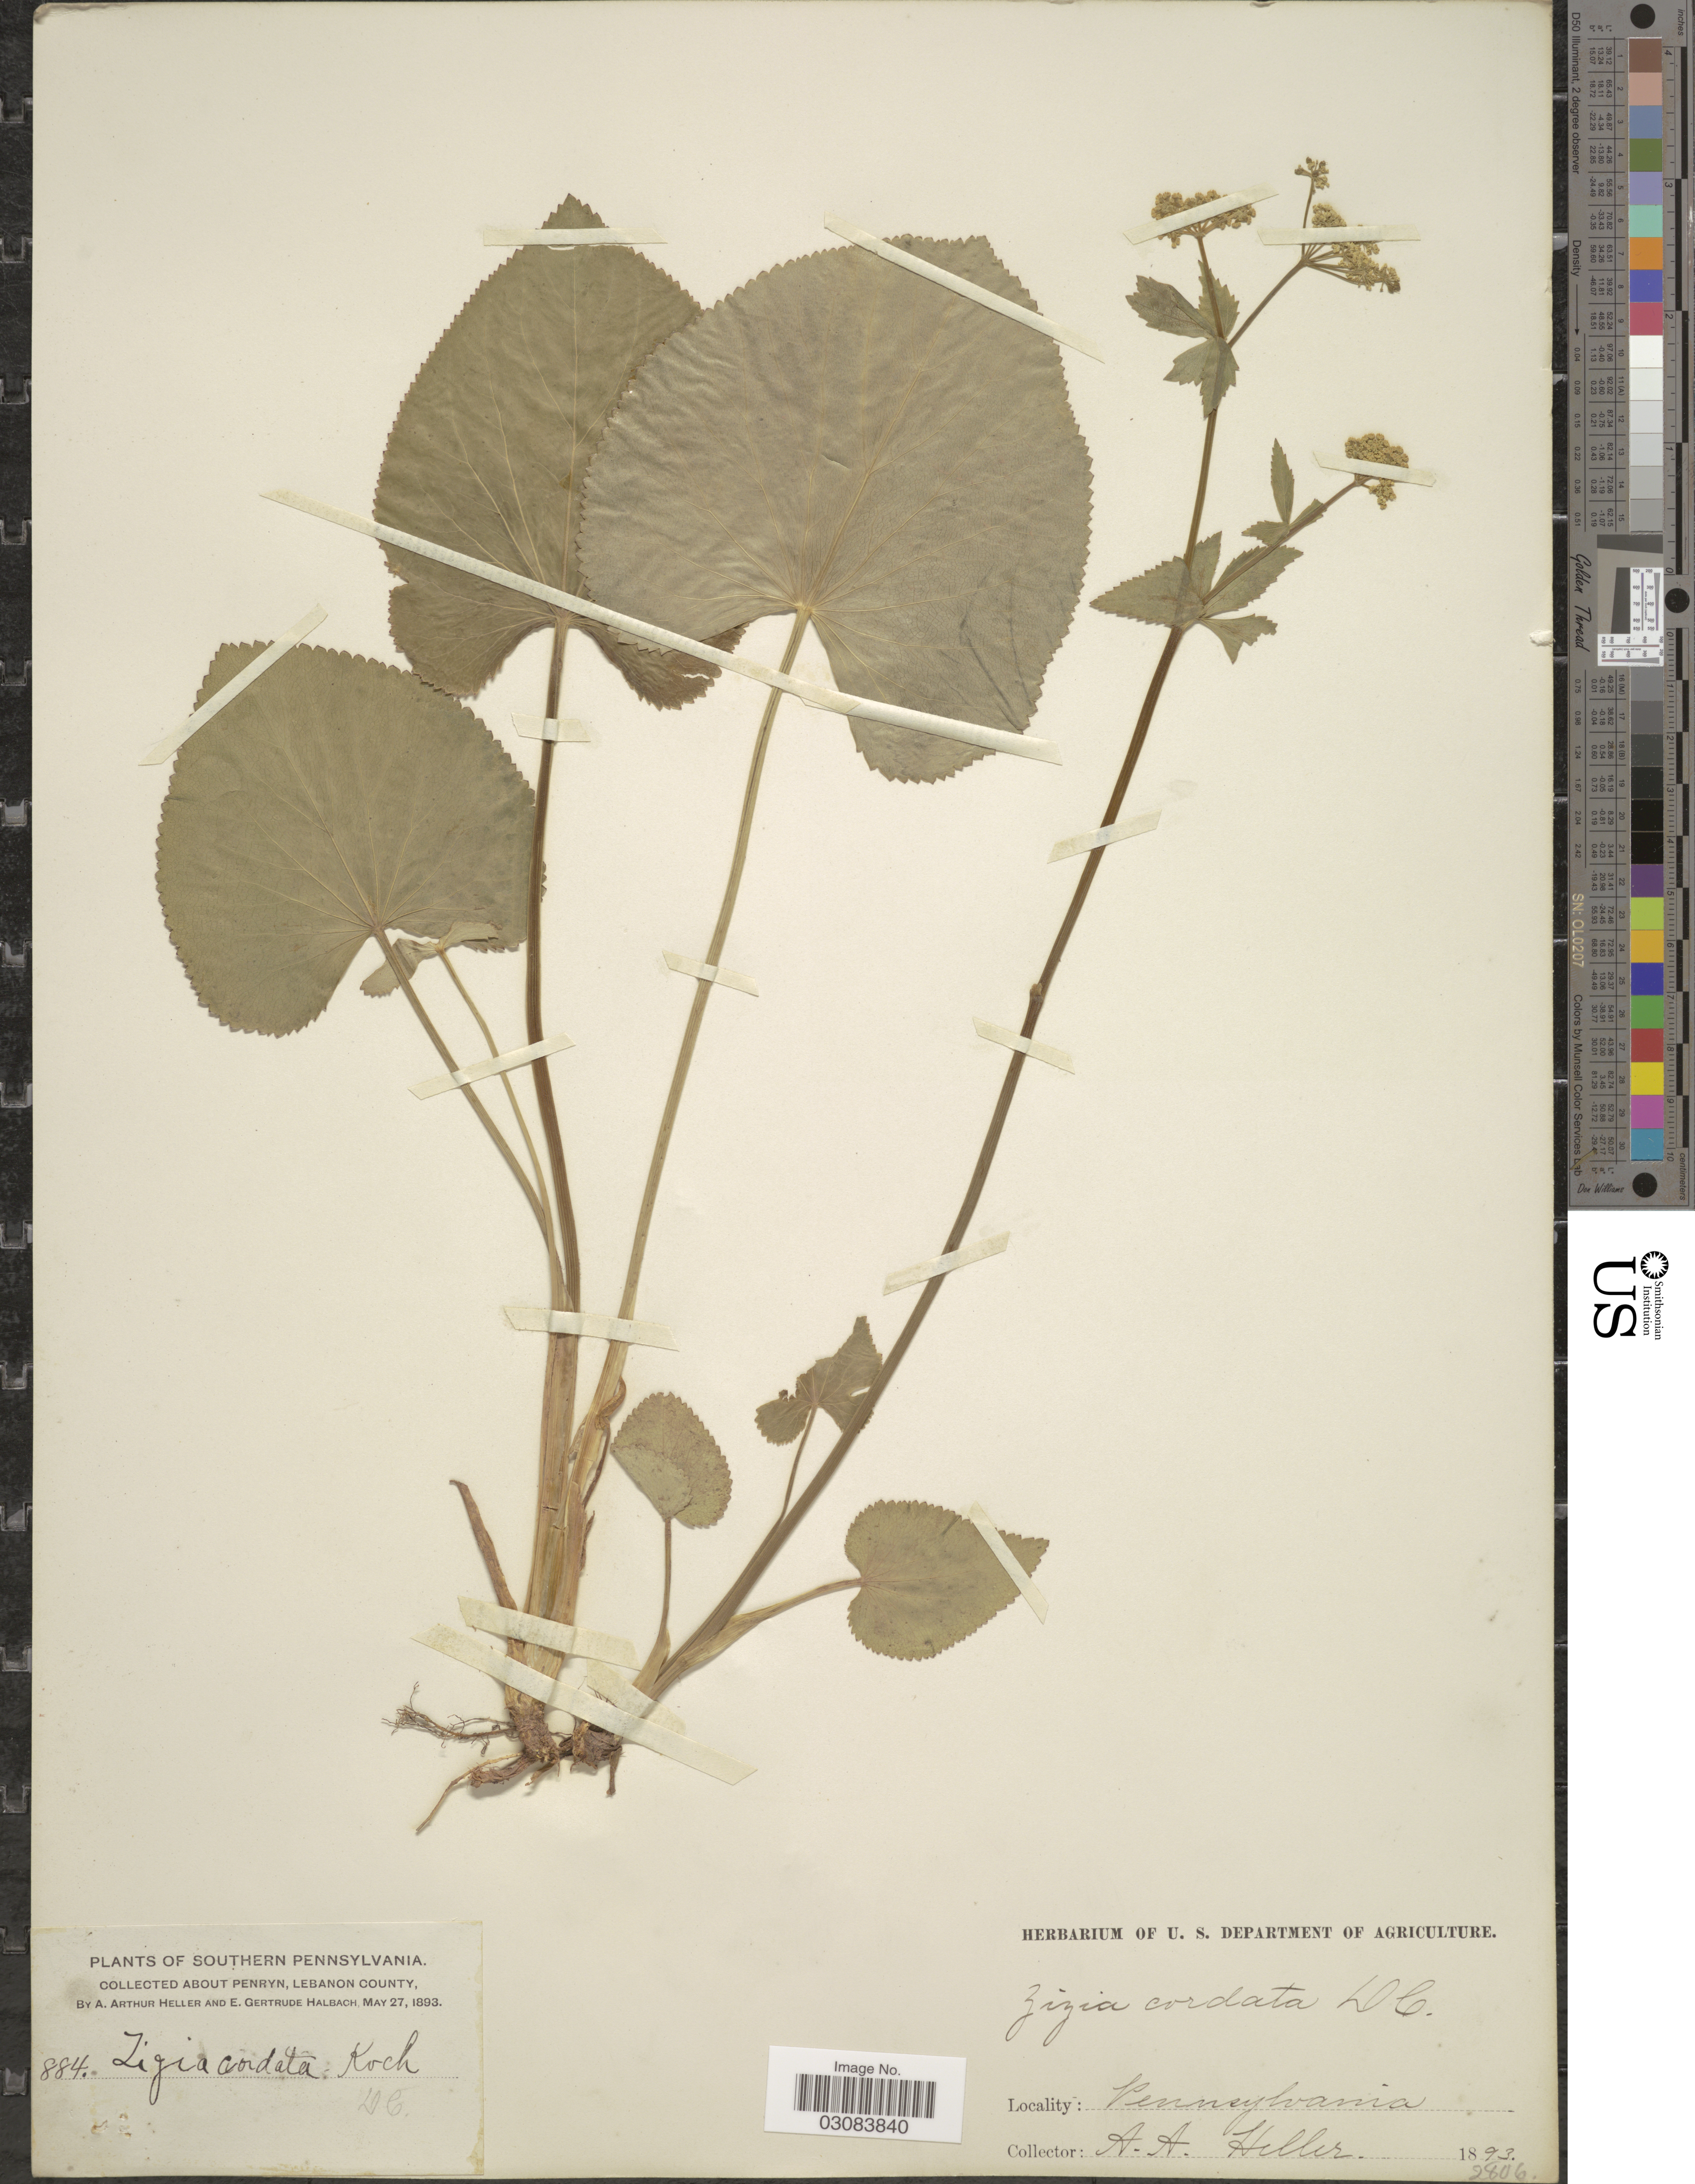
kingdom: Plantae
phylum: Tracheophyta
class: Magnoliopsida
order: Apiales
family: Apiaceae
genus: Zizia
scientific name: Zizia aptera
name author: (A. Gray) Fernald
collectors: A. A. Heller & E. G. Halbach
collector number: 884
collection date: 1893-05-27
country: United States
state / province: Pennsylvania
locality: Southern Pennsylvania, about Penryn, Lebanon County.